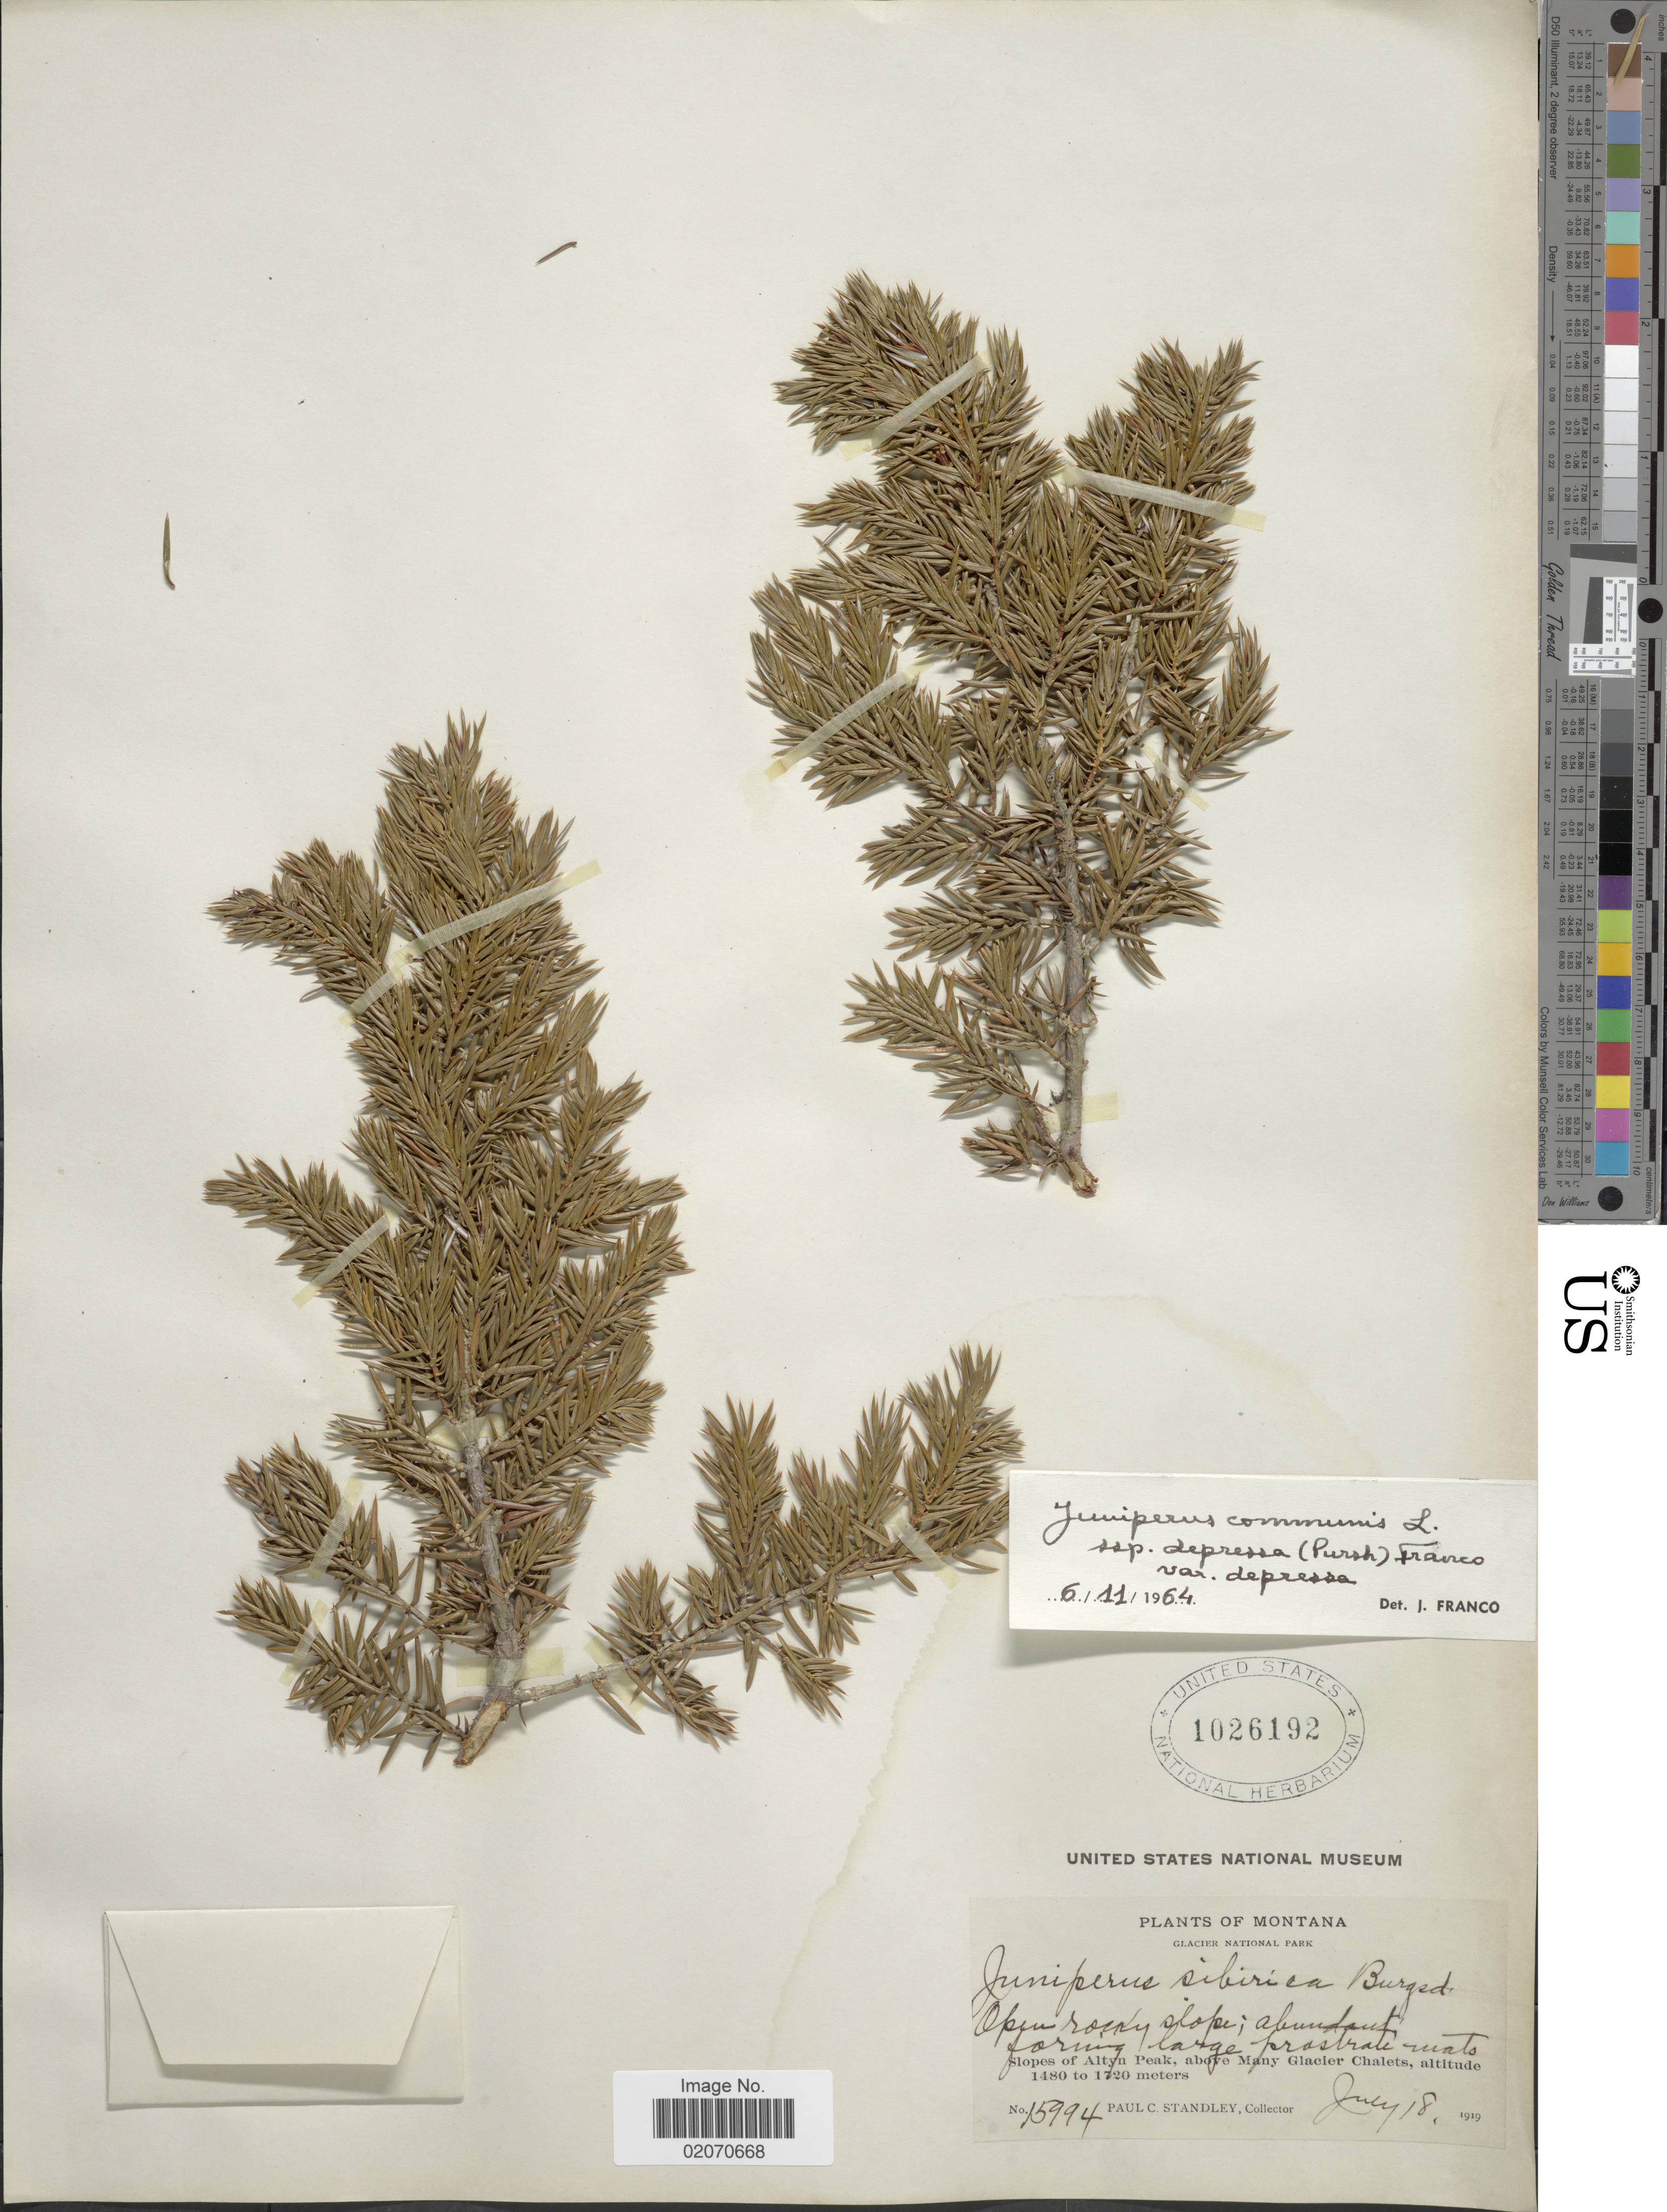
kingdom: Plantae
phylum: Tracheophyta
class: Pinopsida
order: Pinales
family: Cupressaceae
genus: Juniperus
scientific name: Juniperus communis var. depressa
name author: Pursh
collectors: P. C. Standley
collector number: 15994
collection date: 1919-07-18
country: United States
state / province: Montana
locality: Slopes of Altyn Peak, above Many Glacier Chalets, Glacier National Park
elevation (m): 1480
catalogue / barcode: US 1026192